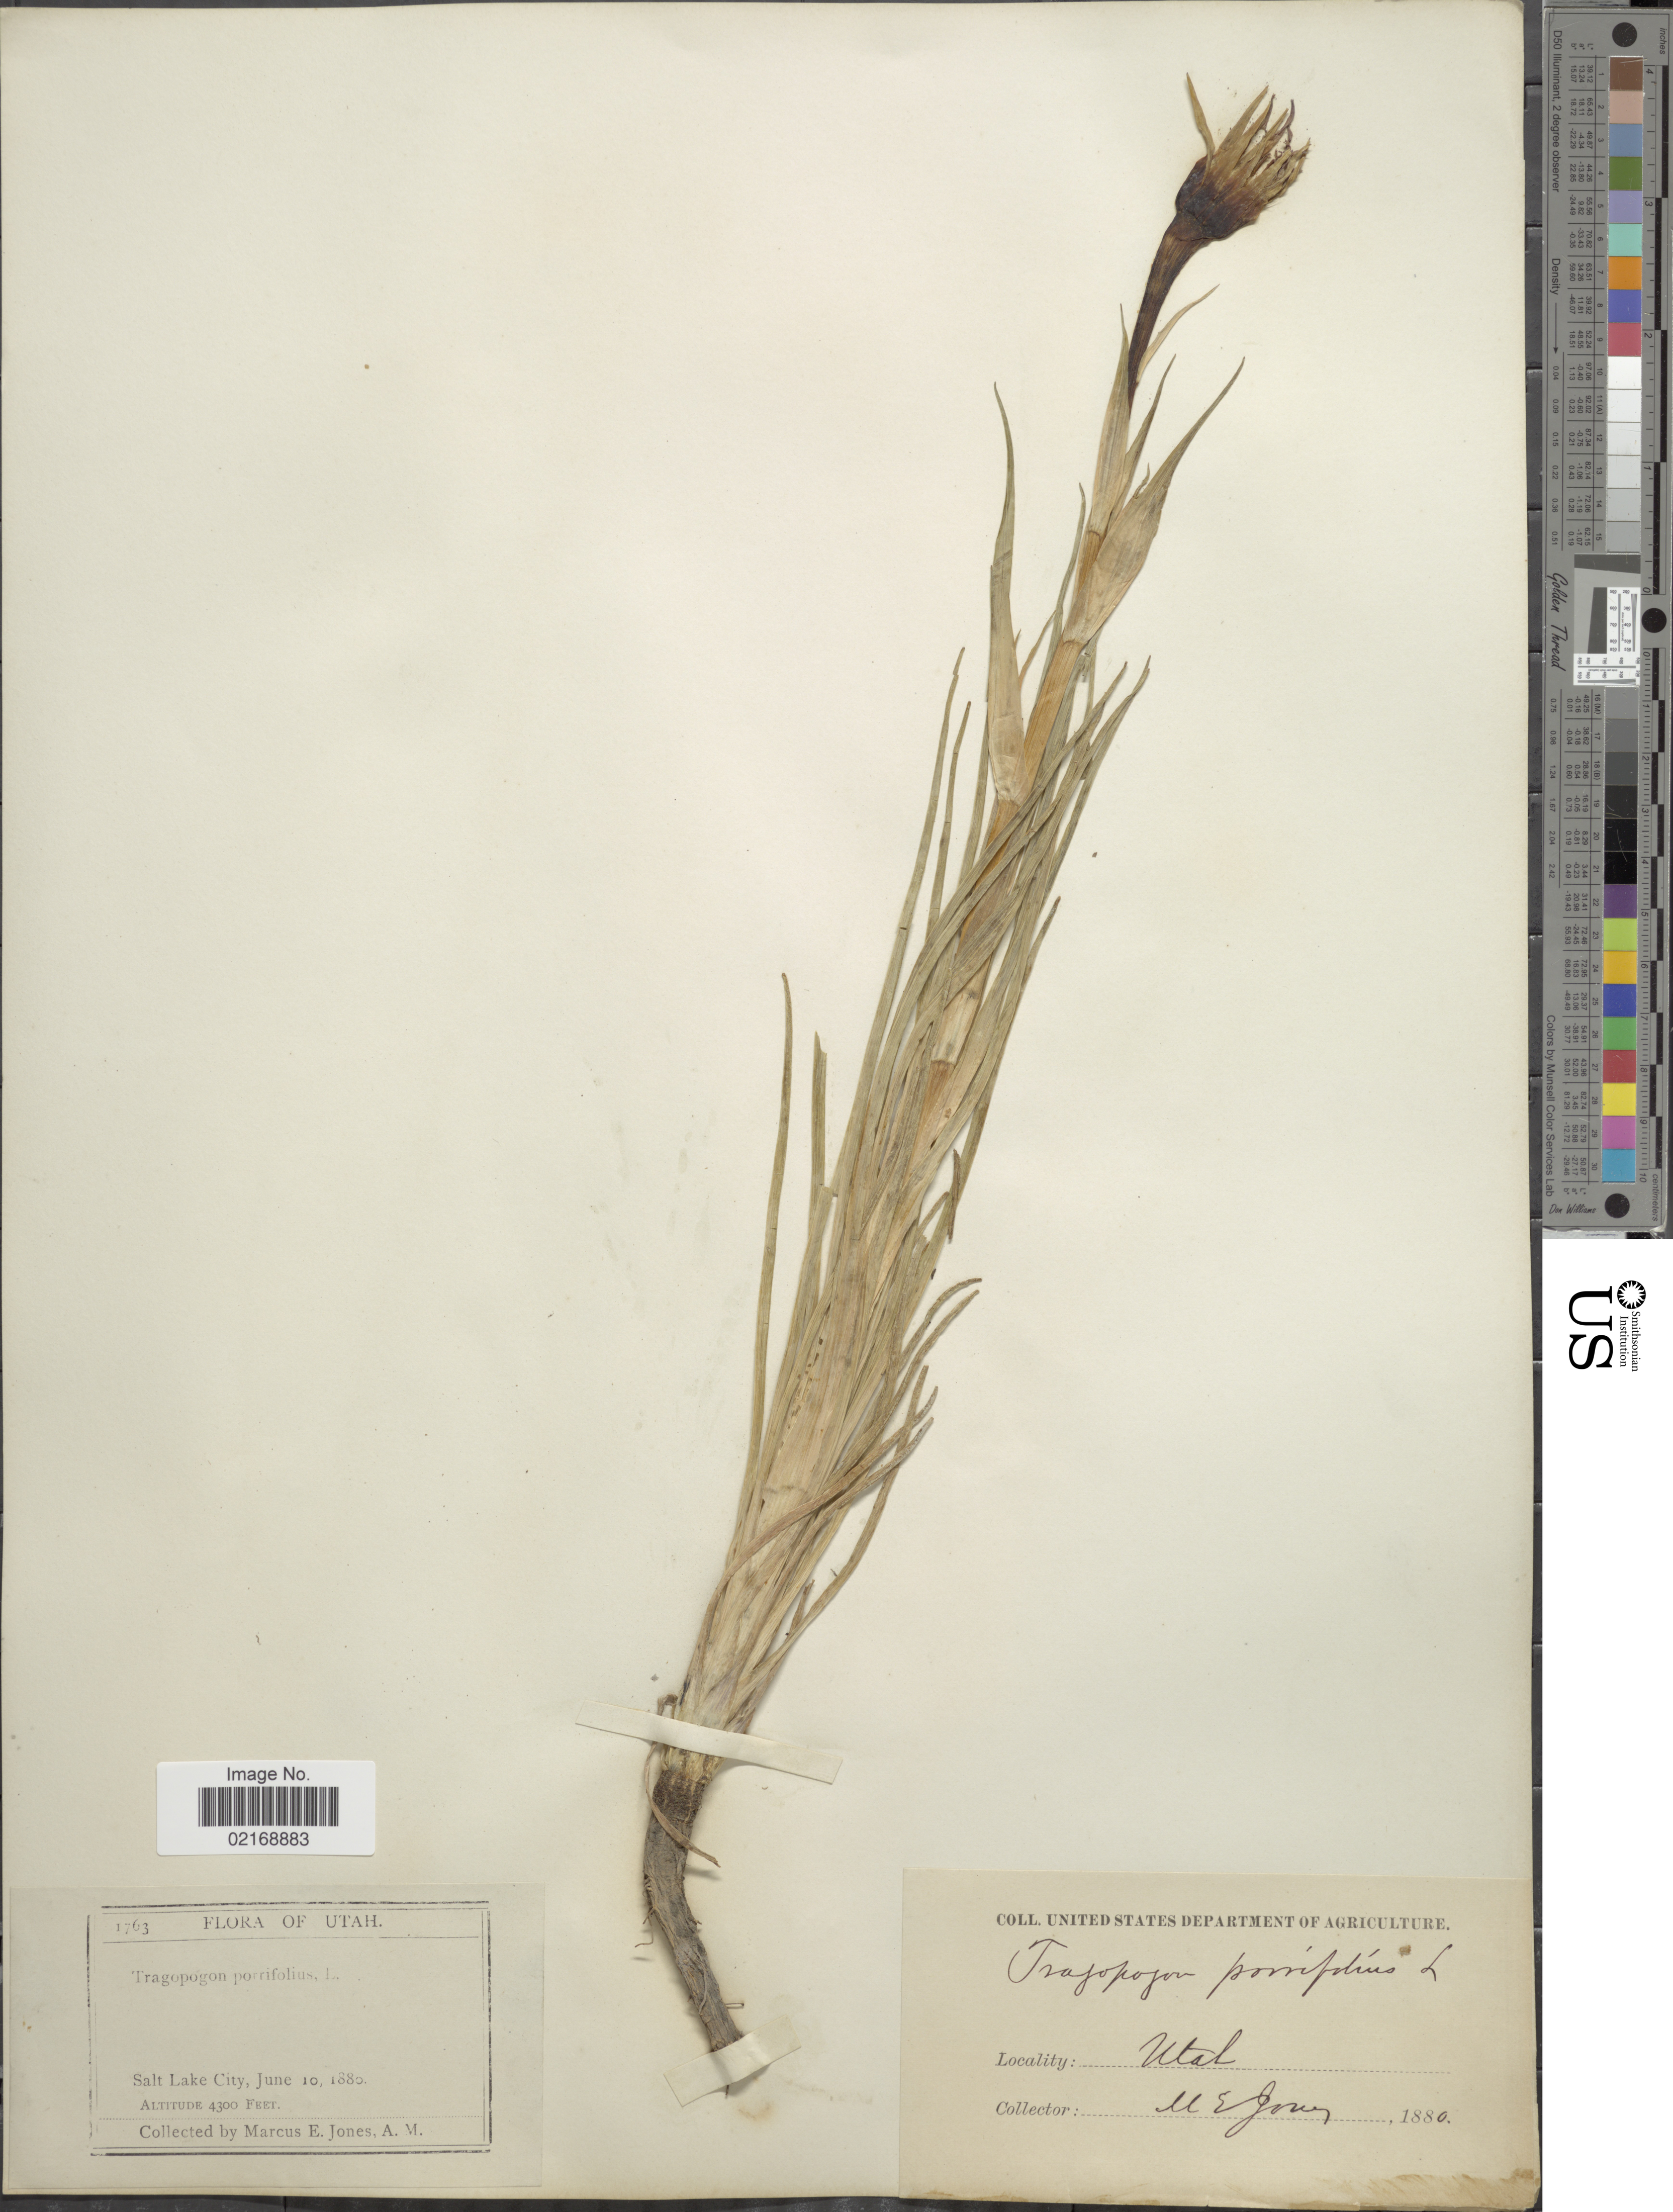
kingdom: Plantae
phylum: Tracheophyta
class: Magnoliopsida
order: Asterales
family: Asteraceae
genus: Tragopogon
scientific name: Tragopogon porrifolius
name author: L.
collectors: M. E. Jones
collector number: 1763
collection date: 1880-06-10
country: United States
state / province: Utah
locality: Salt Lake City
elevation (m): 1311